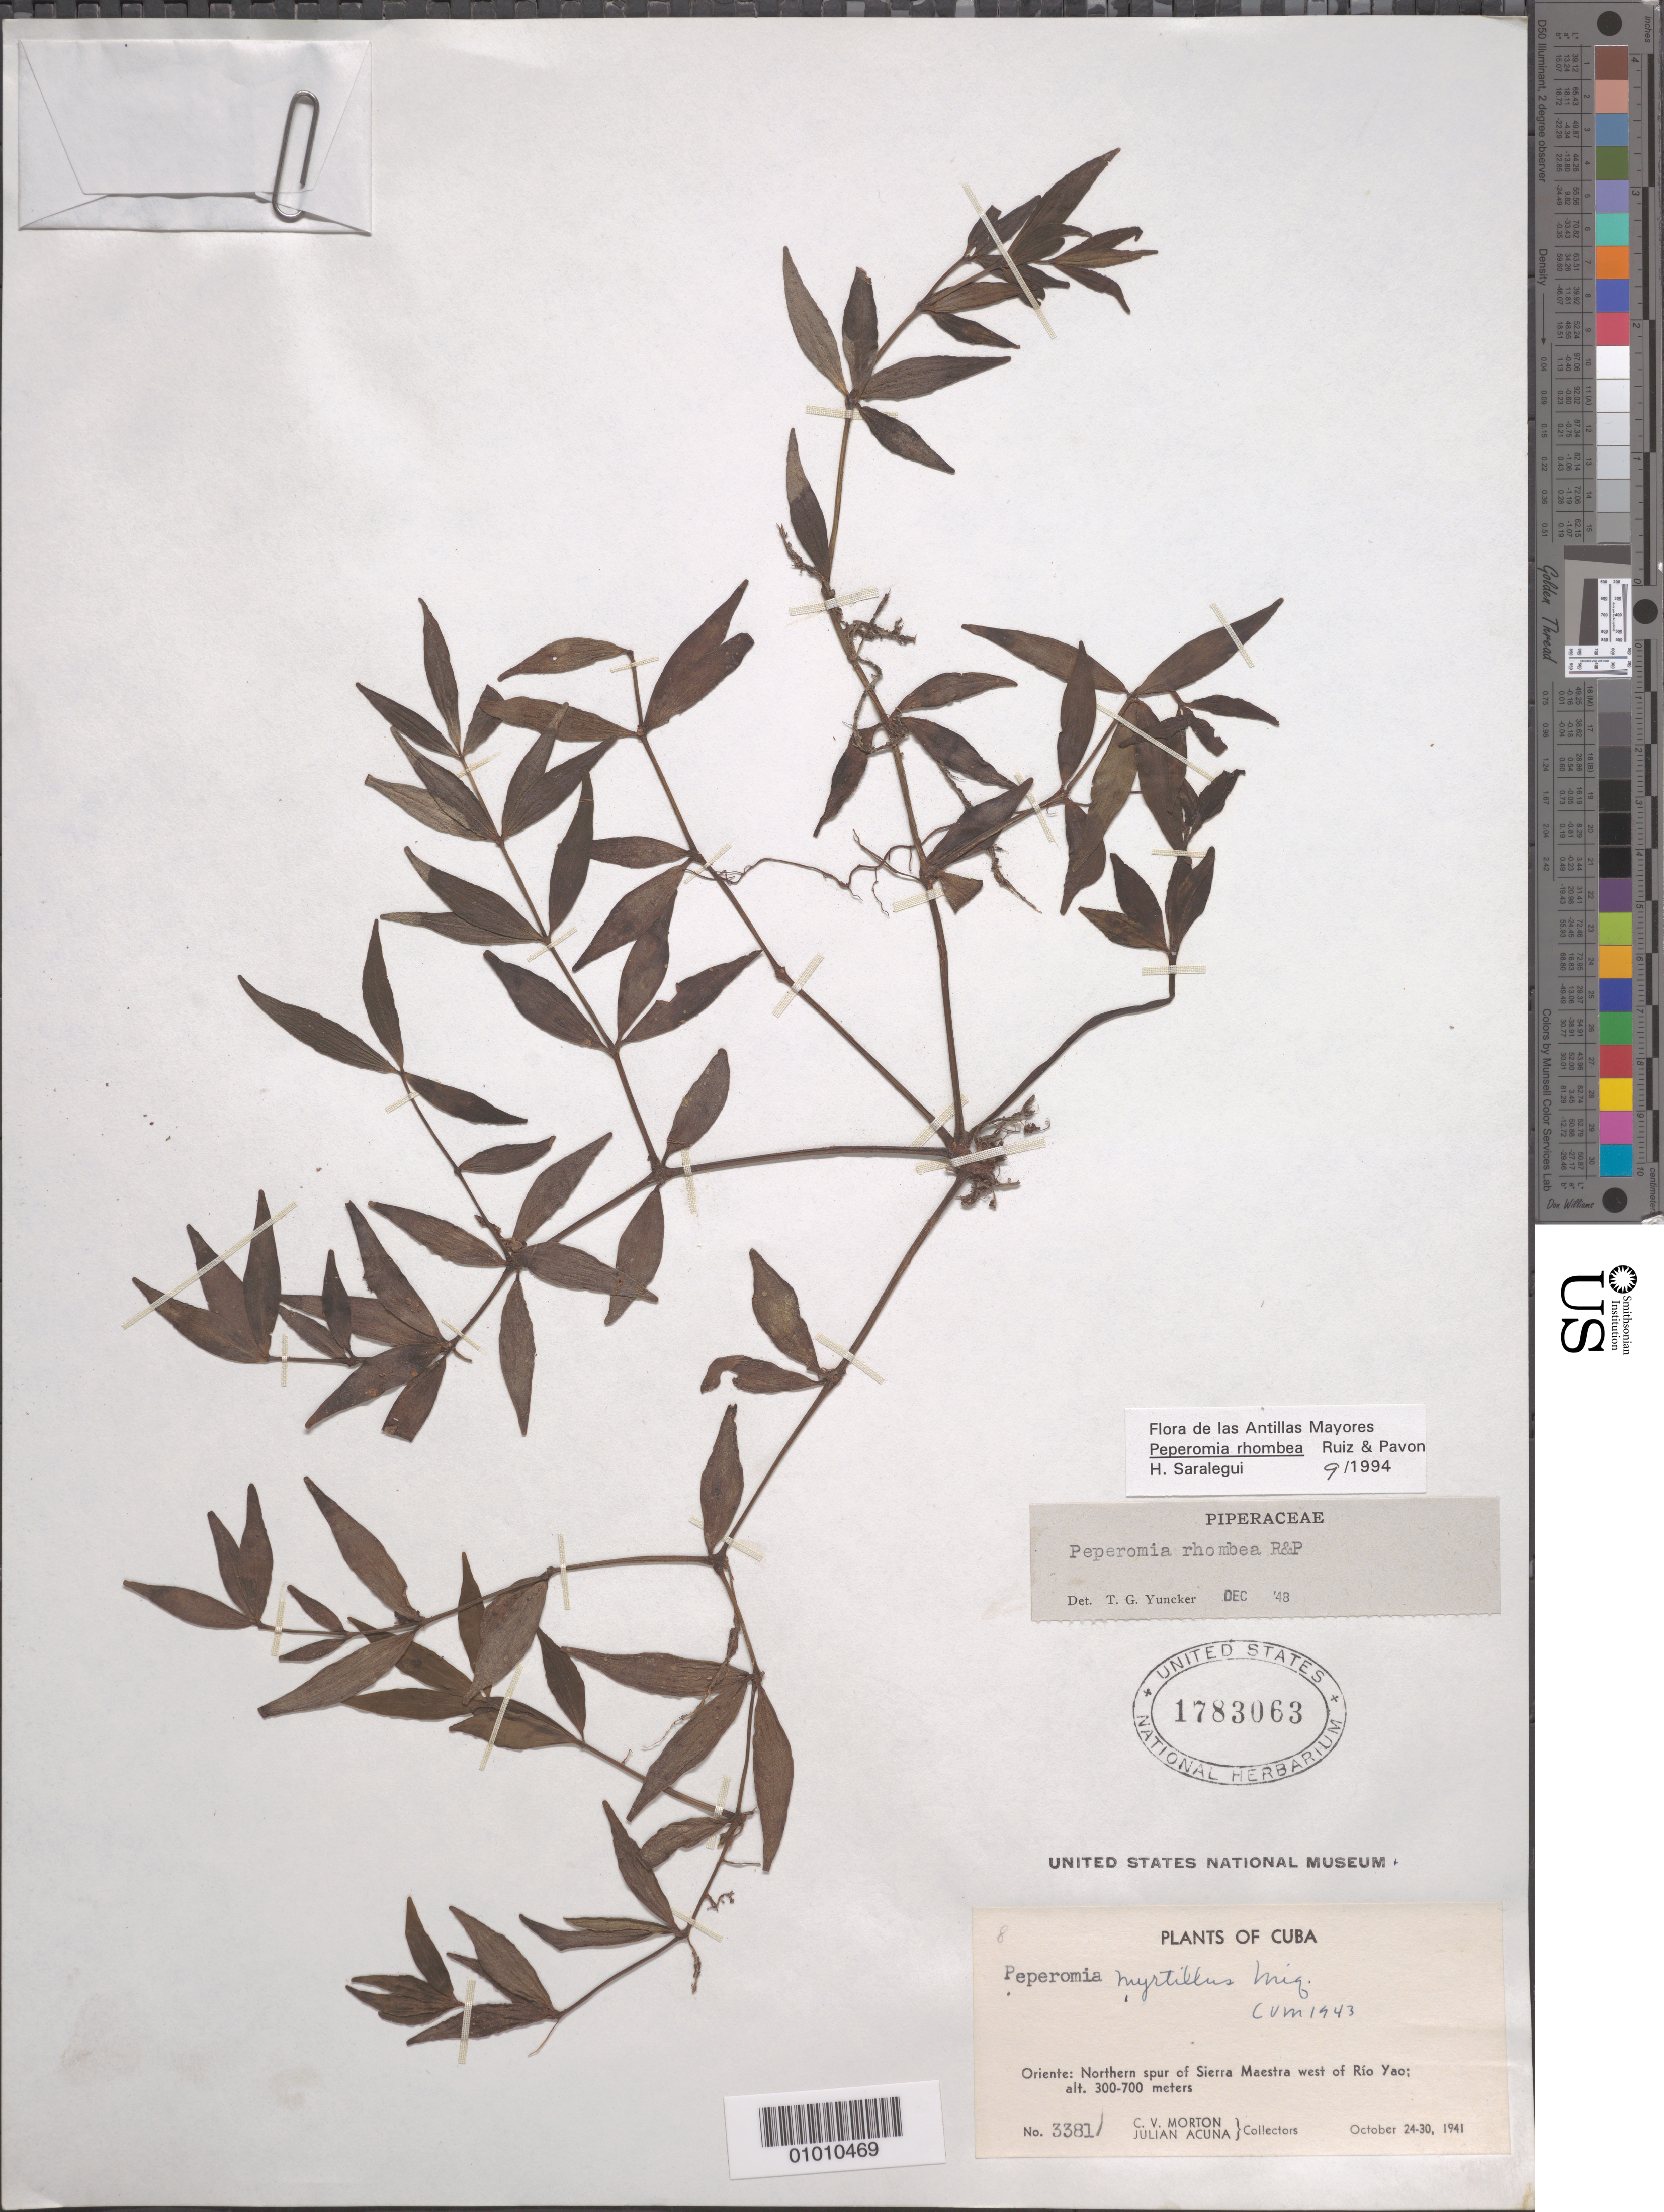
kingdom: Plantae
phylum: Tracheophyta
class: Magnoliopsida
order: Piperales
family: Piperaceae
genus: Peperomia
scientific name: Peperomia rhombea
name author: Ruiz & Pav.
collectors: C. V. Morton & J. Acuña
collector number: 3381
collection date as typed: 24 Oct 1941 to 30 Oct 1941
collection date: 1941-10-24/1941-10-30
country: Cuba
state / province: Oriente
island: Cuba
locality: Northern spur of Sierra Maestra W of Rio Yao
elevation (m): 300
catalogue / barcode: US 1783063